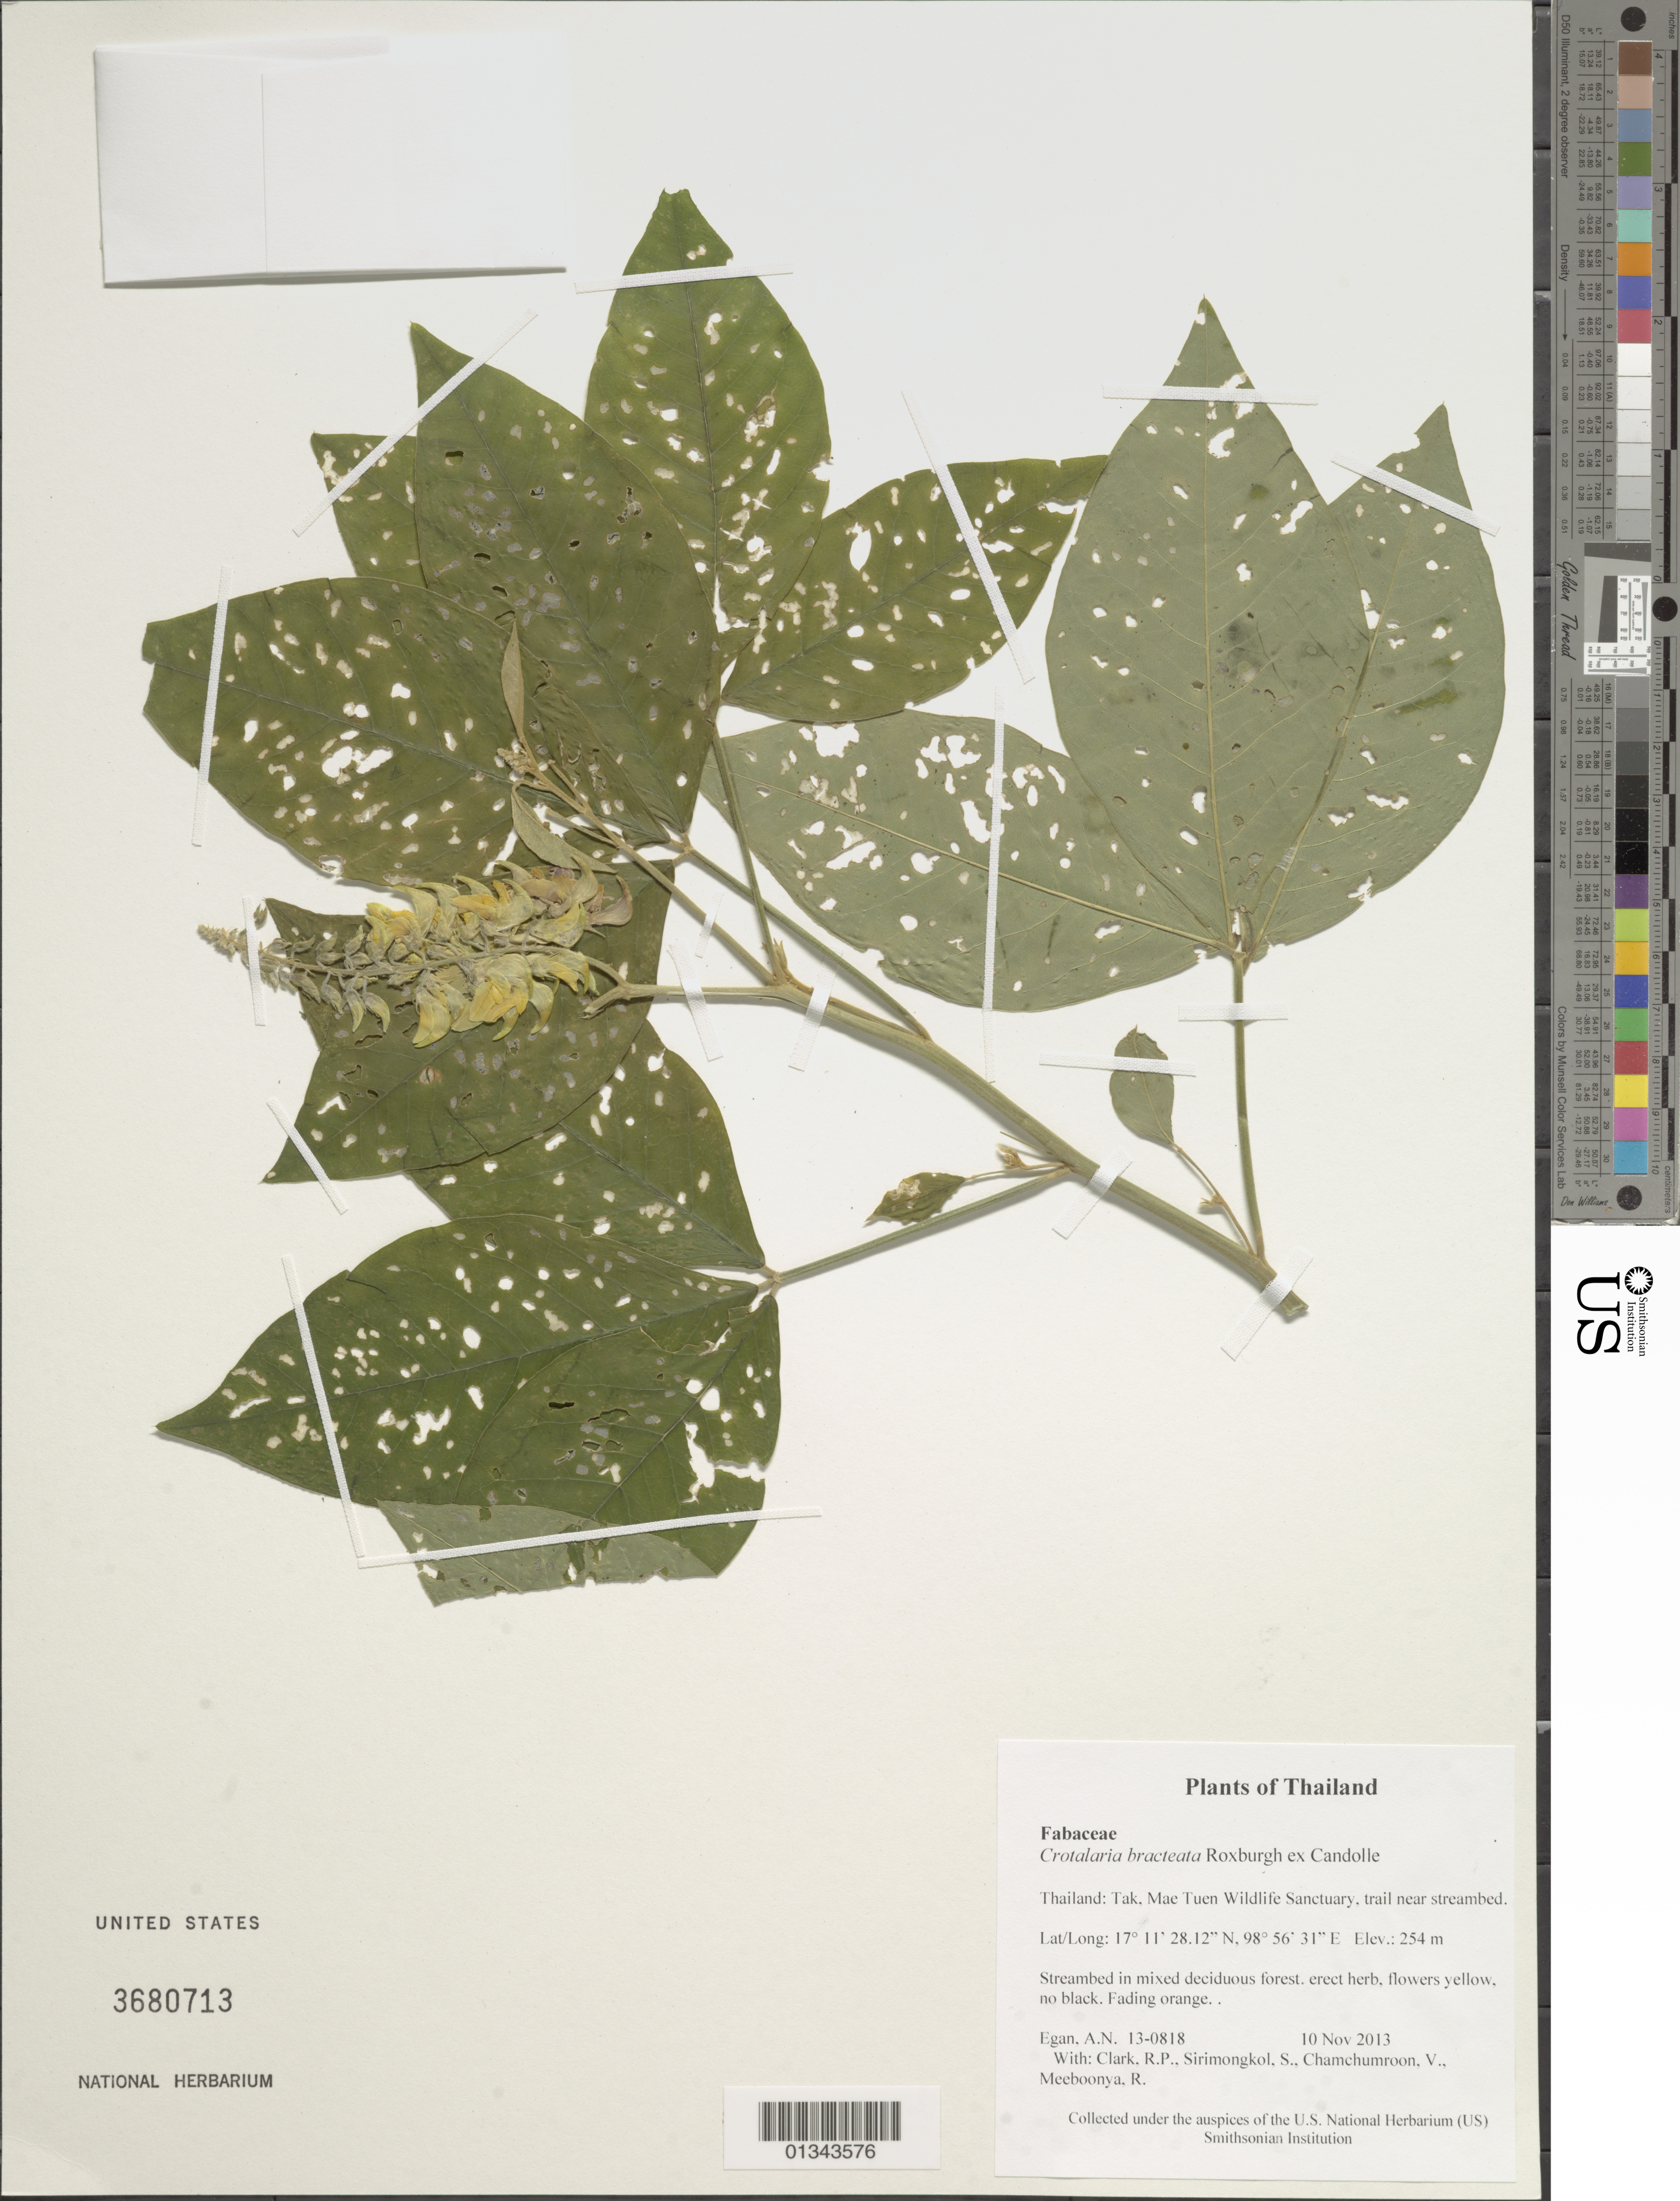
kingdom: Plantae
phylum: Tracheophyta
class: Magnoliopsida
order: Fabales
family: Fabaceae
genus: Crotalaria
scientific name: Crotalaria bracteata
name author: Roxb. ex DC.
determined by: Egan, Ashley N., (US), Smithsonian Institution - National Museum of Natural History (UNITED STATES)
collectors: A. N. Egan, R. P. Clark, S. Sirimongkol, V. Chamchumroon & R. Meeboonya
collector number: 13-0818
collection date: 2013-11-10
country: Thailand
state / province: Tak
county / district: Sam Ngao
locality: Mae Tuen Wildlife Sanctuary, trail near streambed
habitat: Streambed in mixed deciduous forest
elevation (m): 254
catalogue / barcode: US 3680713